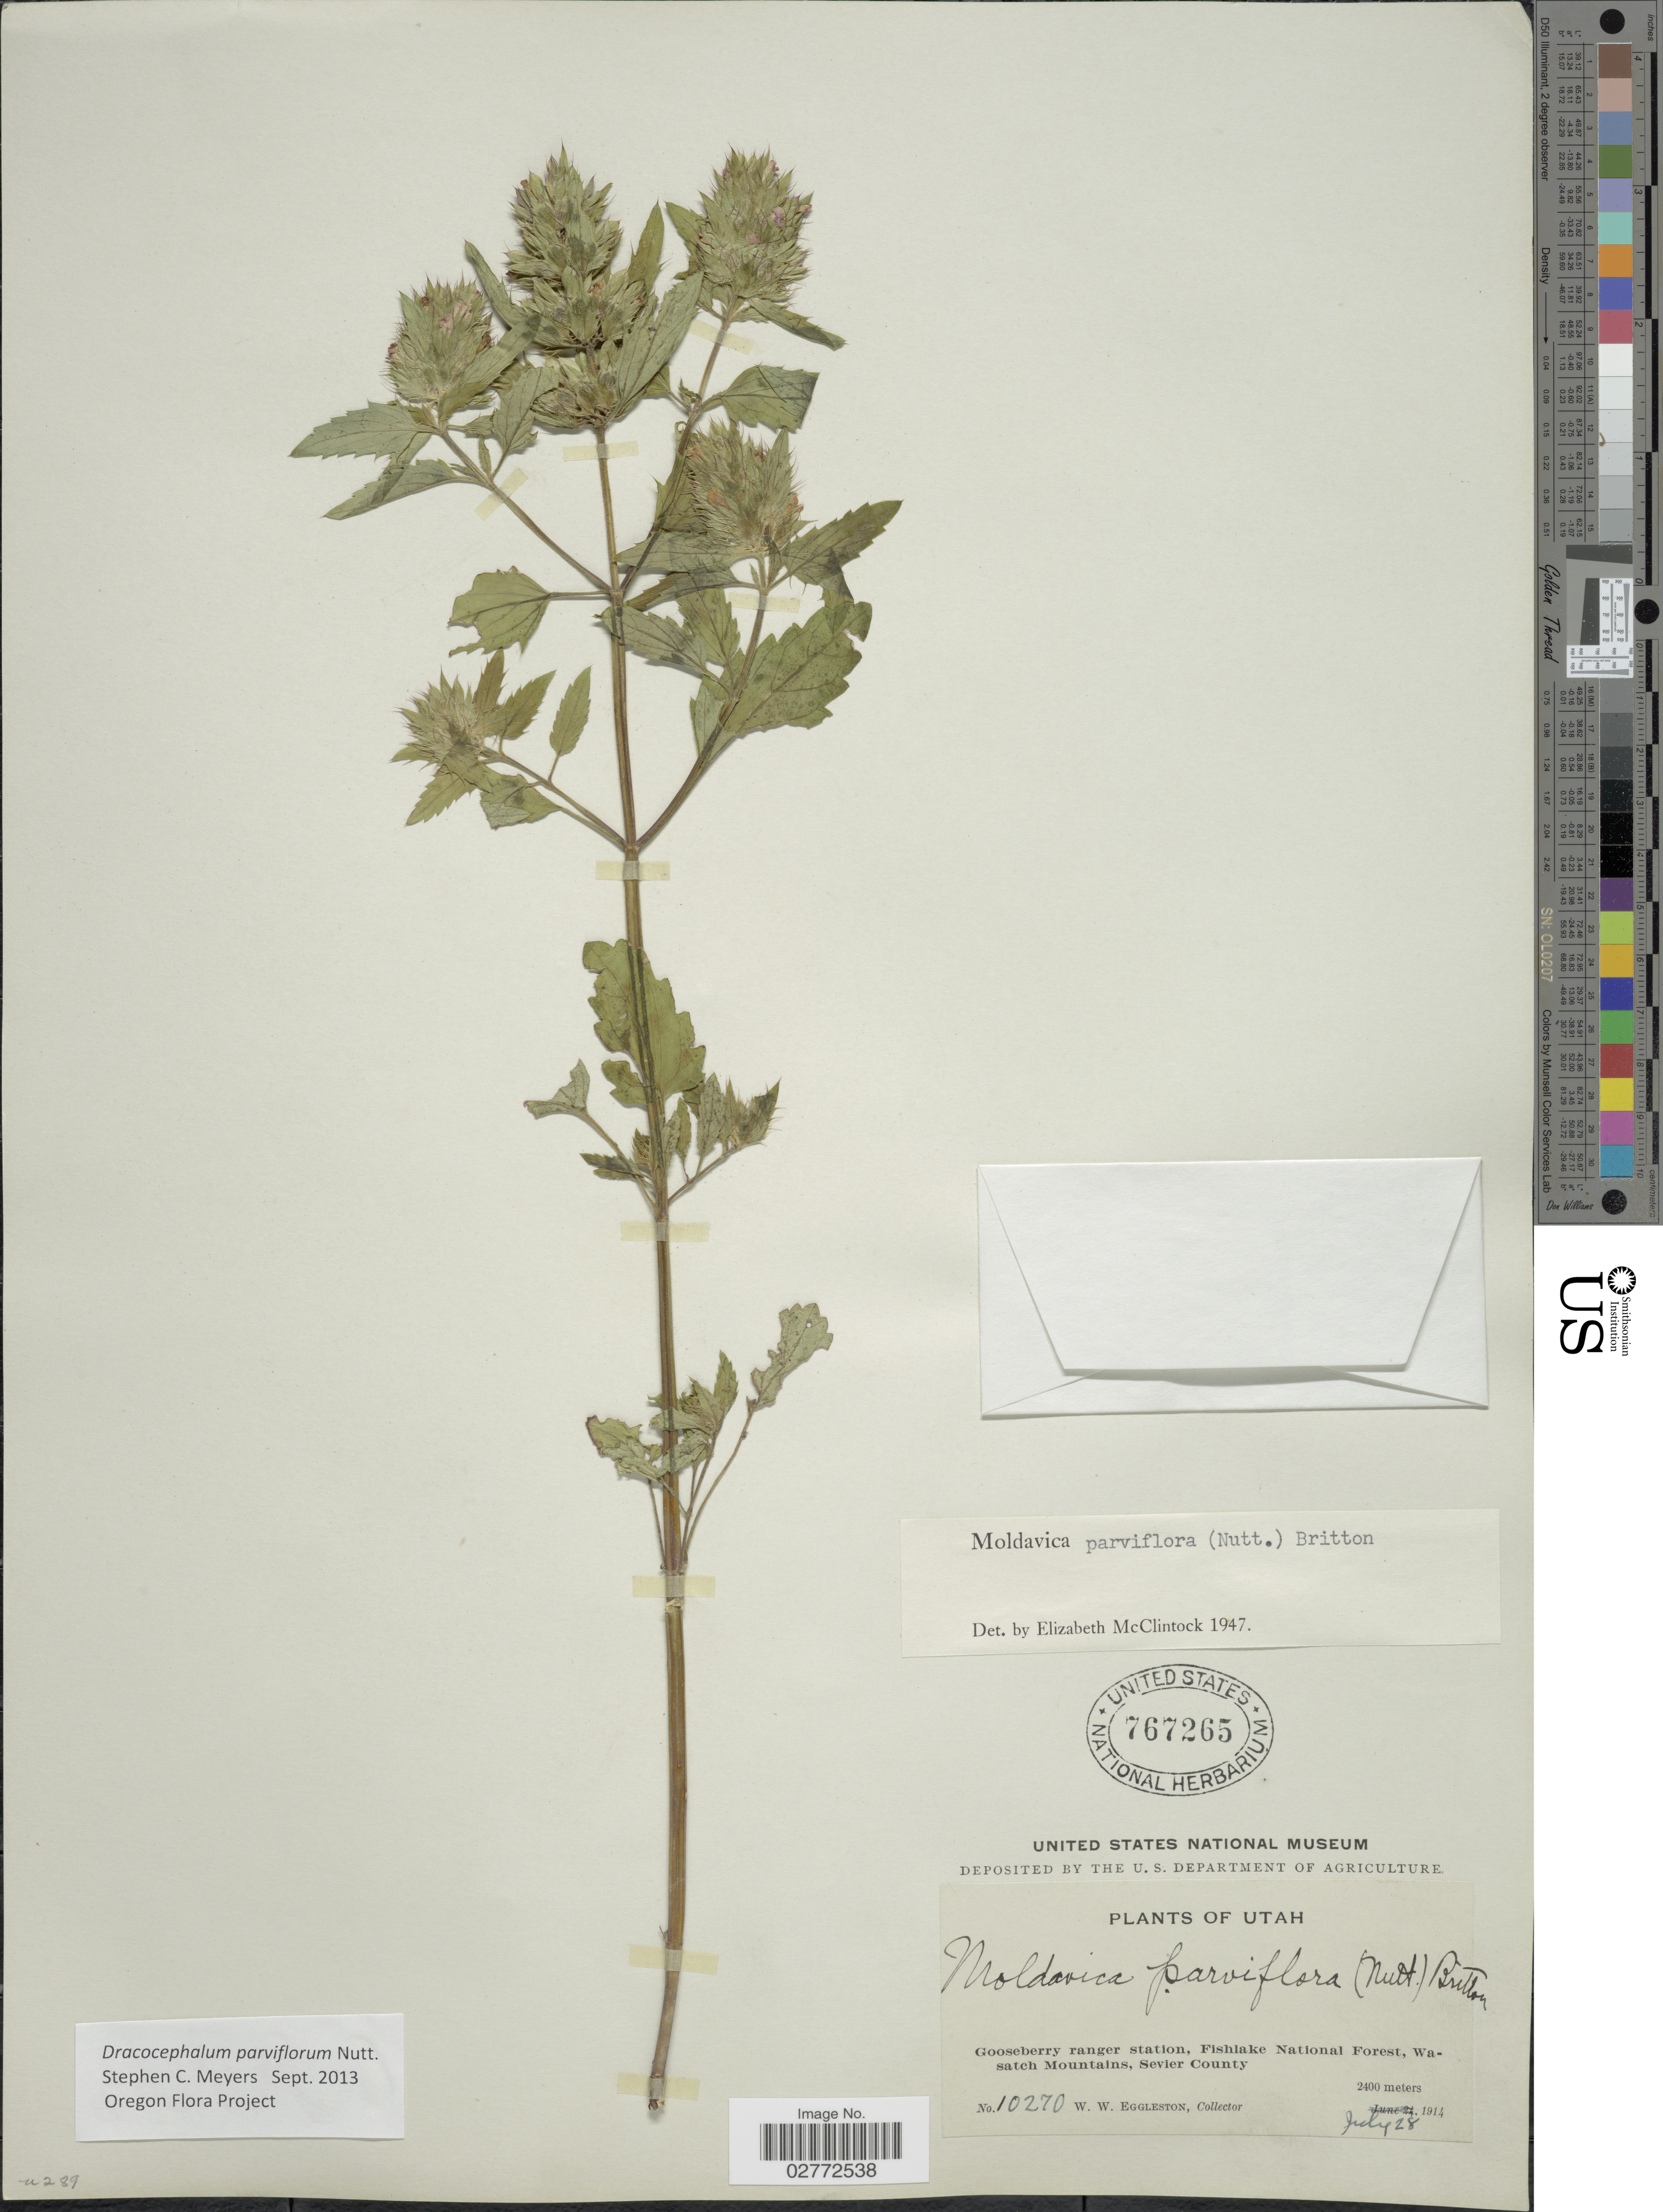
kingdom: Plantae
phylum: Tracheophyta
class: Magnoliopsida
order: Lamiales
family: Lamiaceae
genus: Dracocephalum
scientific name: Dracocephalum parviflorum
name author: Nutt.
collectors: W. W. Eggleston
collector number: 10270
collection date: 1914-07-28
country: United States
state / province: Utah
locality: Gooseberry ranger station, Fishlake National Forest, Wasatch Mountains, Sevier County.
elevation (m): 2400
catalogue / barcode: US 767265